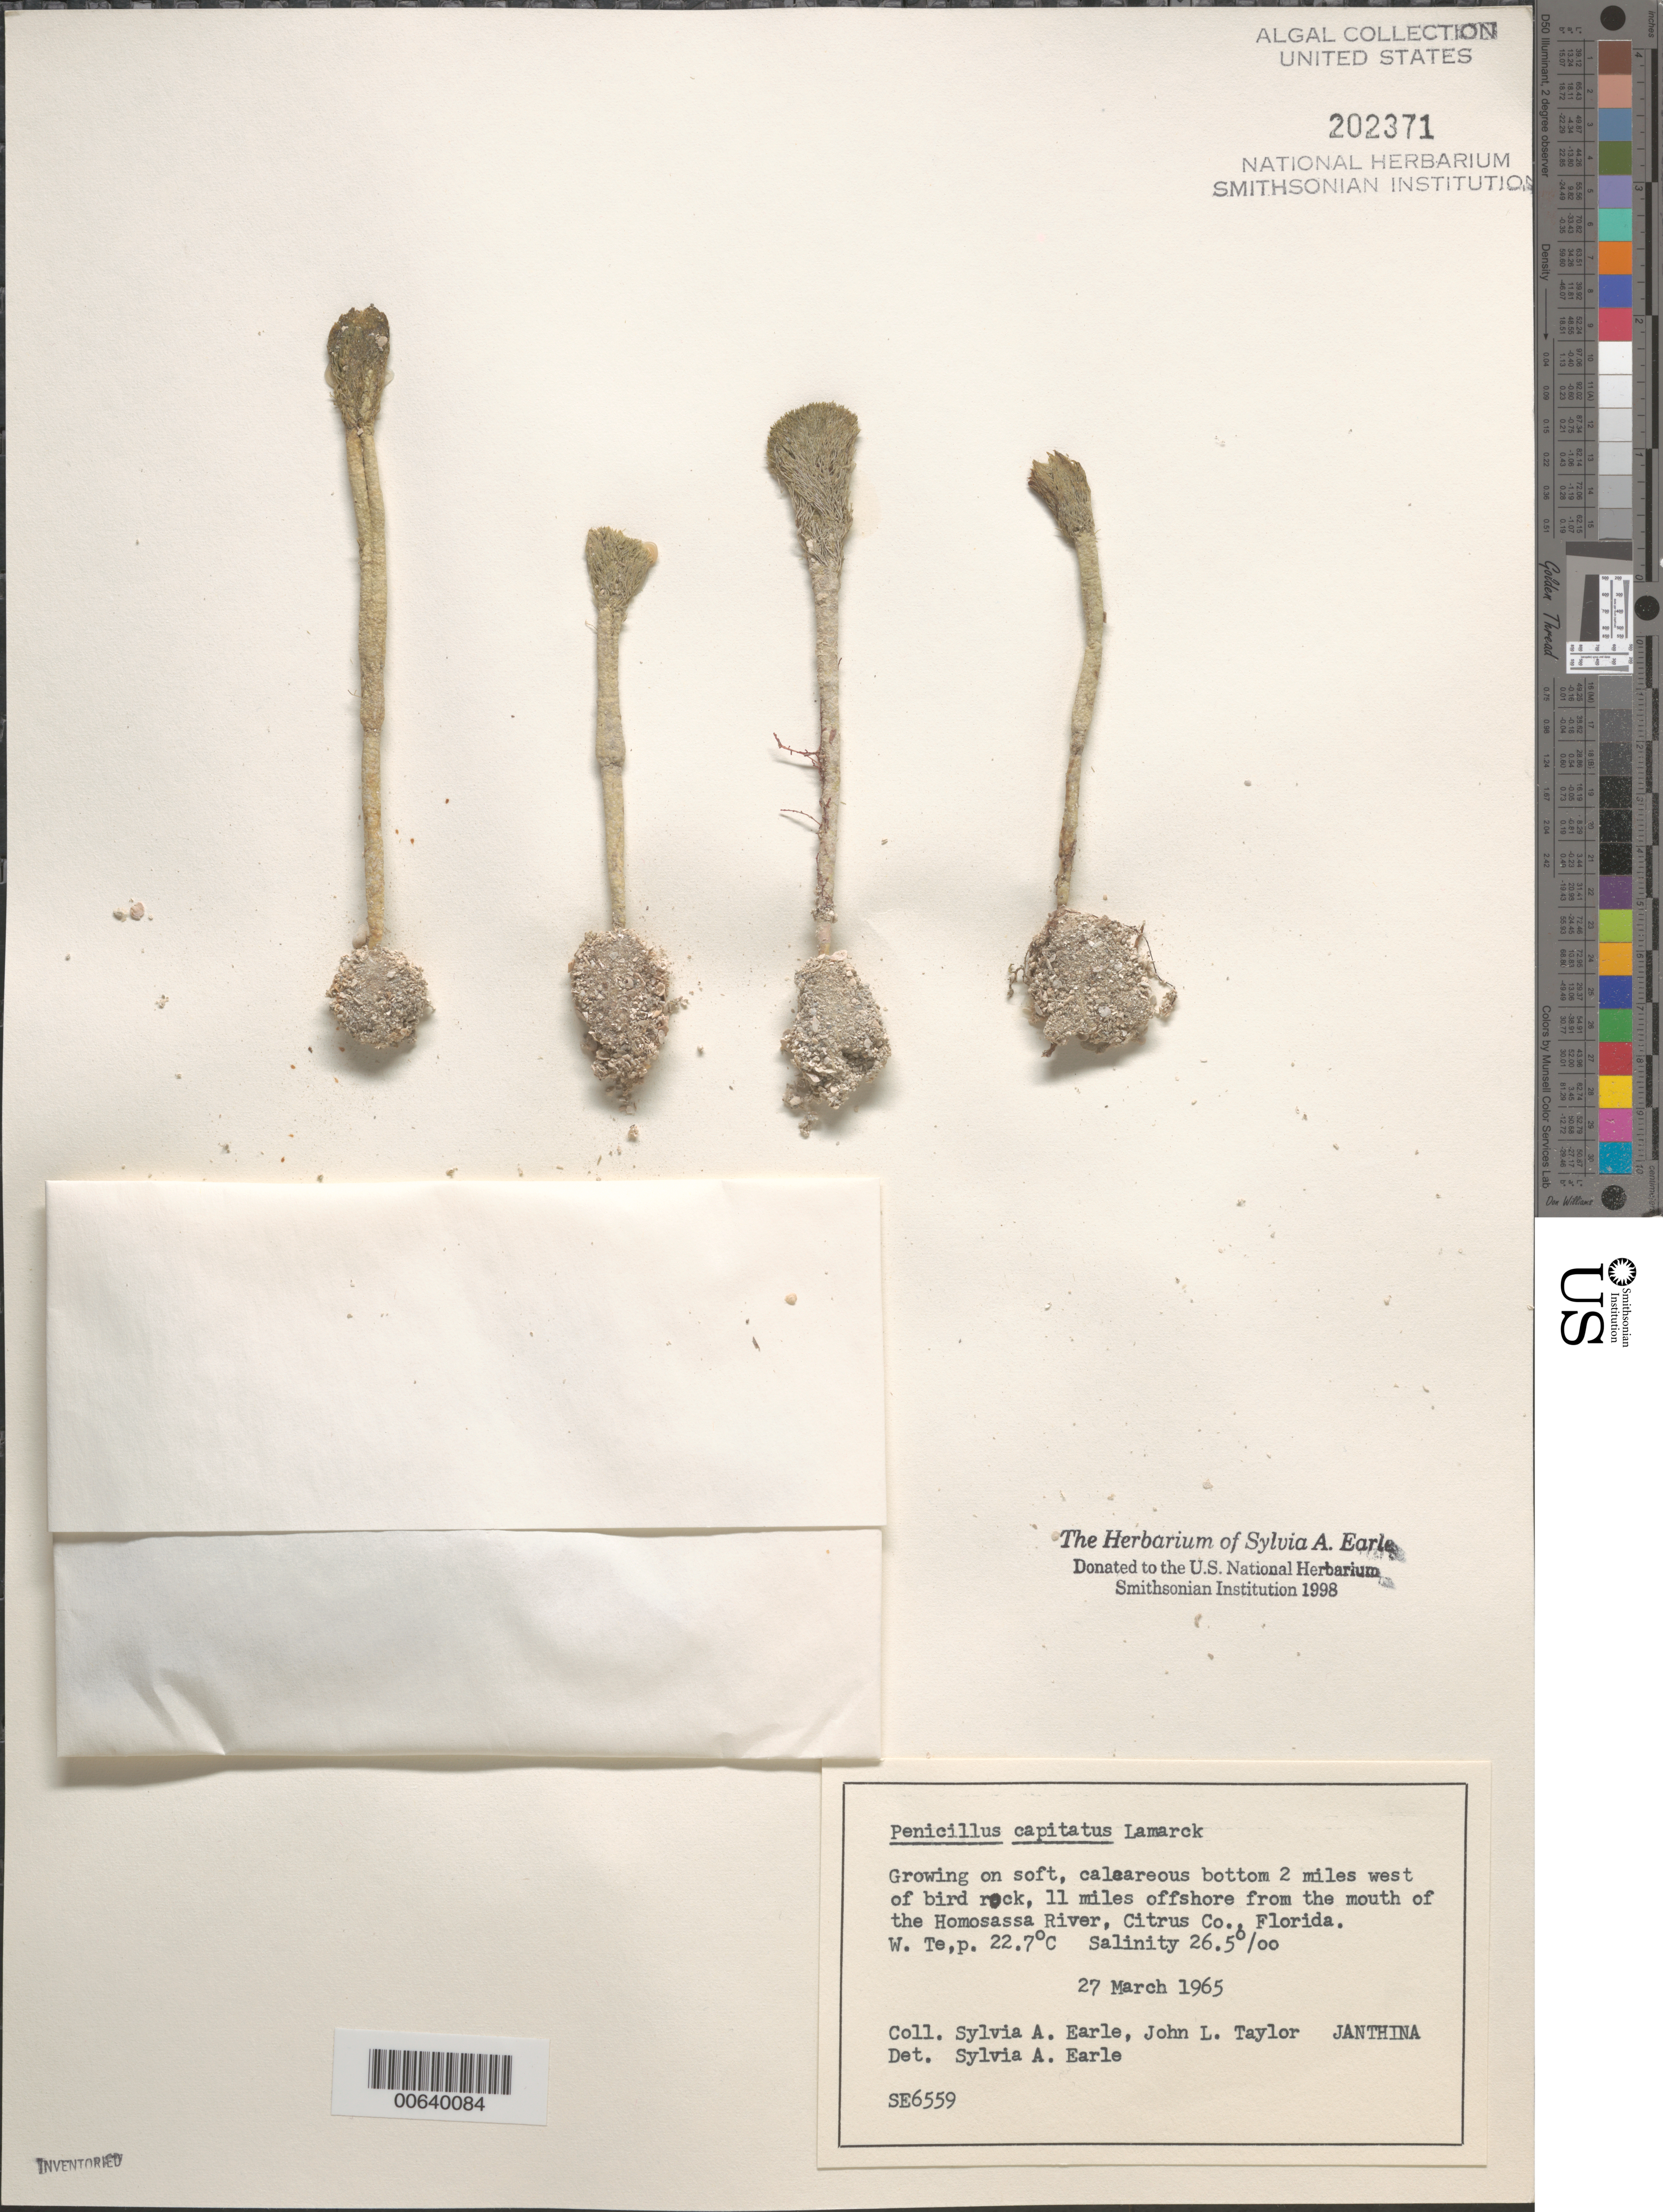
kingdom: Plantae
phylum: Chlorophyta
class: Ulvophyceae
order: Bryopsidales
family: Udoteaceae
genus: Penicillus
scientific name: Penicillus capitatus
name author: Lam.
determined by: Earle, S. A.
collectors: S. A. Earle & J. L. Taylor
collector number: SE 6559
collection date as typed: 27 Mar 1965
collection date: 1965-03-27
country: United States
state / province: Florida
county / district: Citrus County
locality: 11 miles off Homosassa River mouth, 2 miles west of bird rack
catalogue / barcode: US 202371